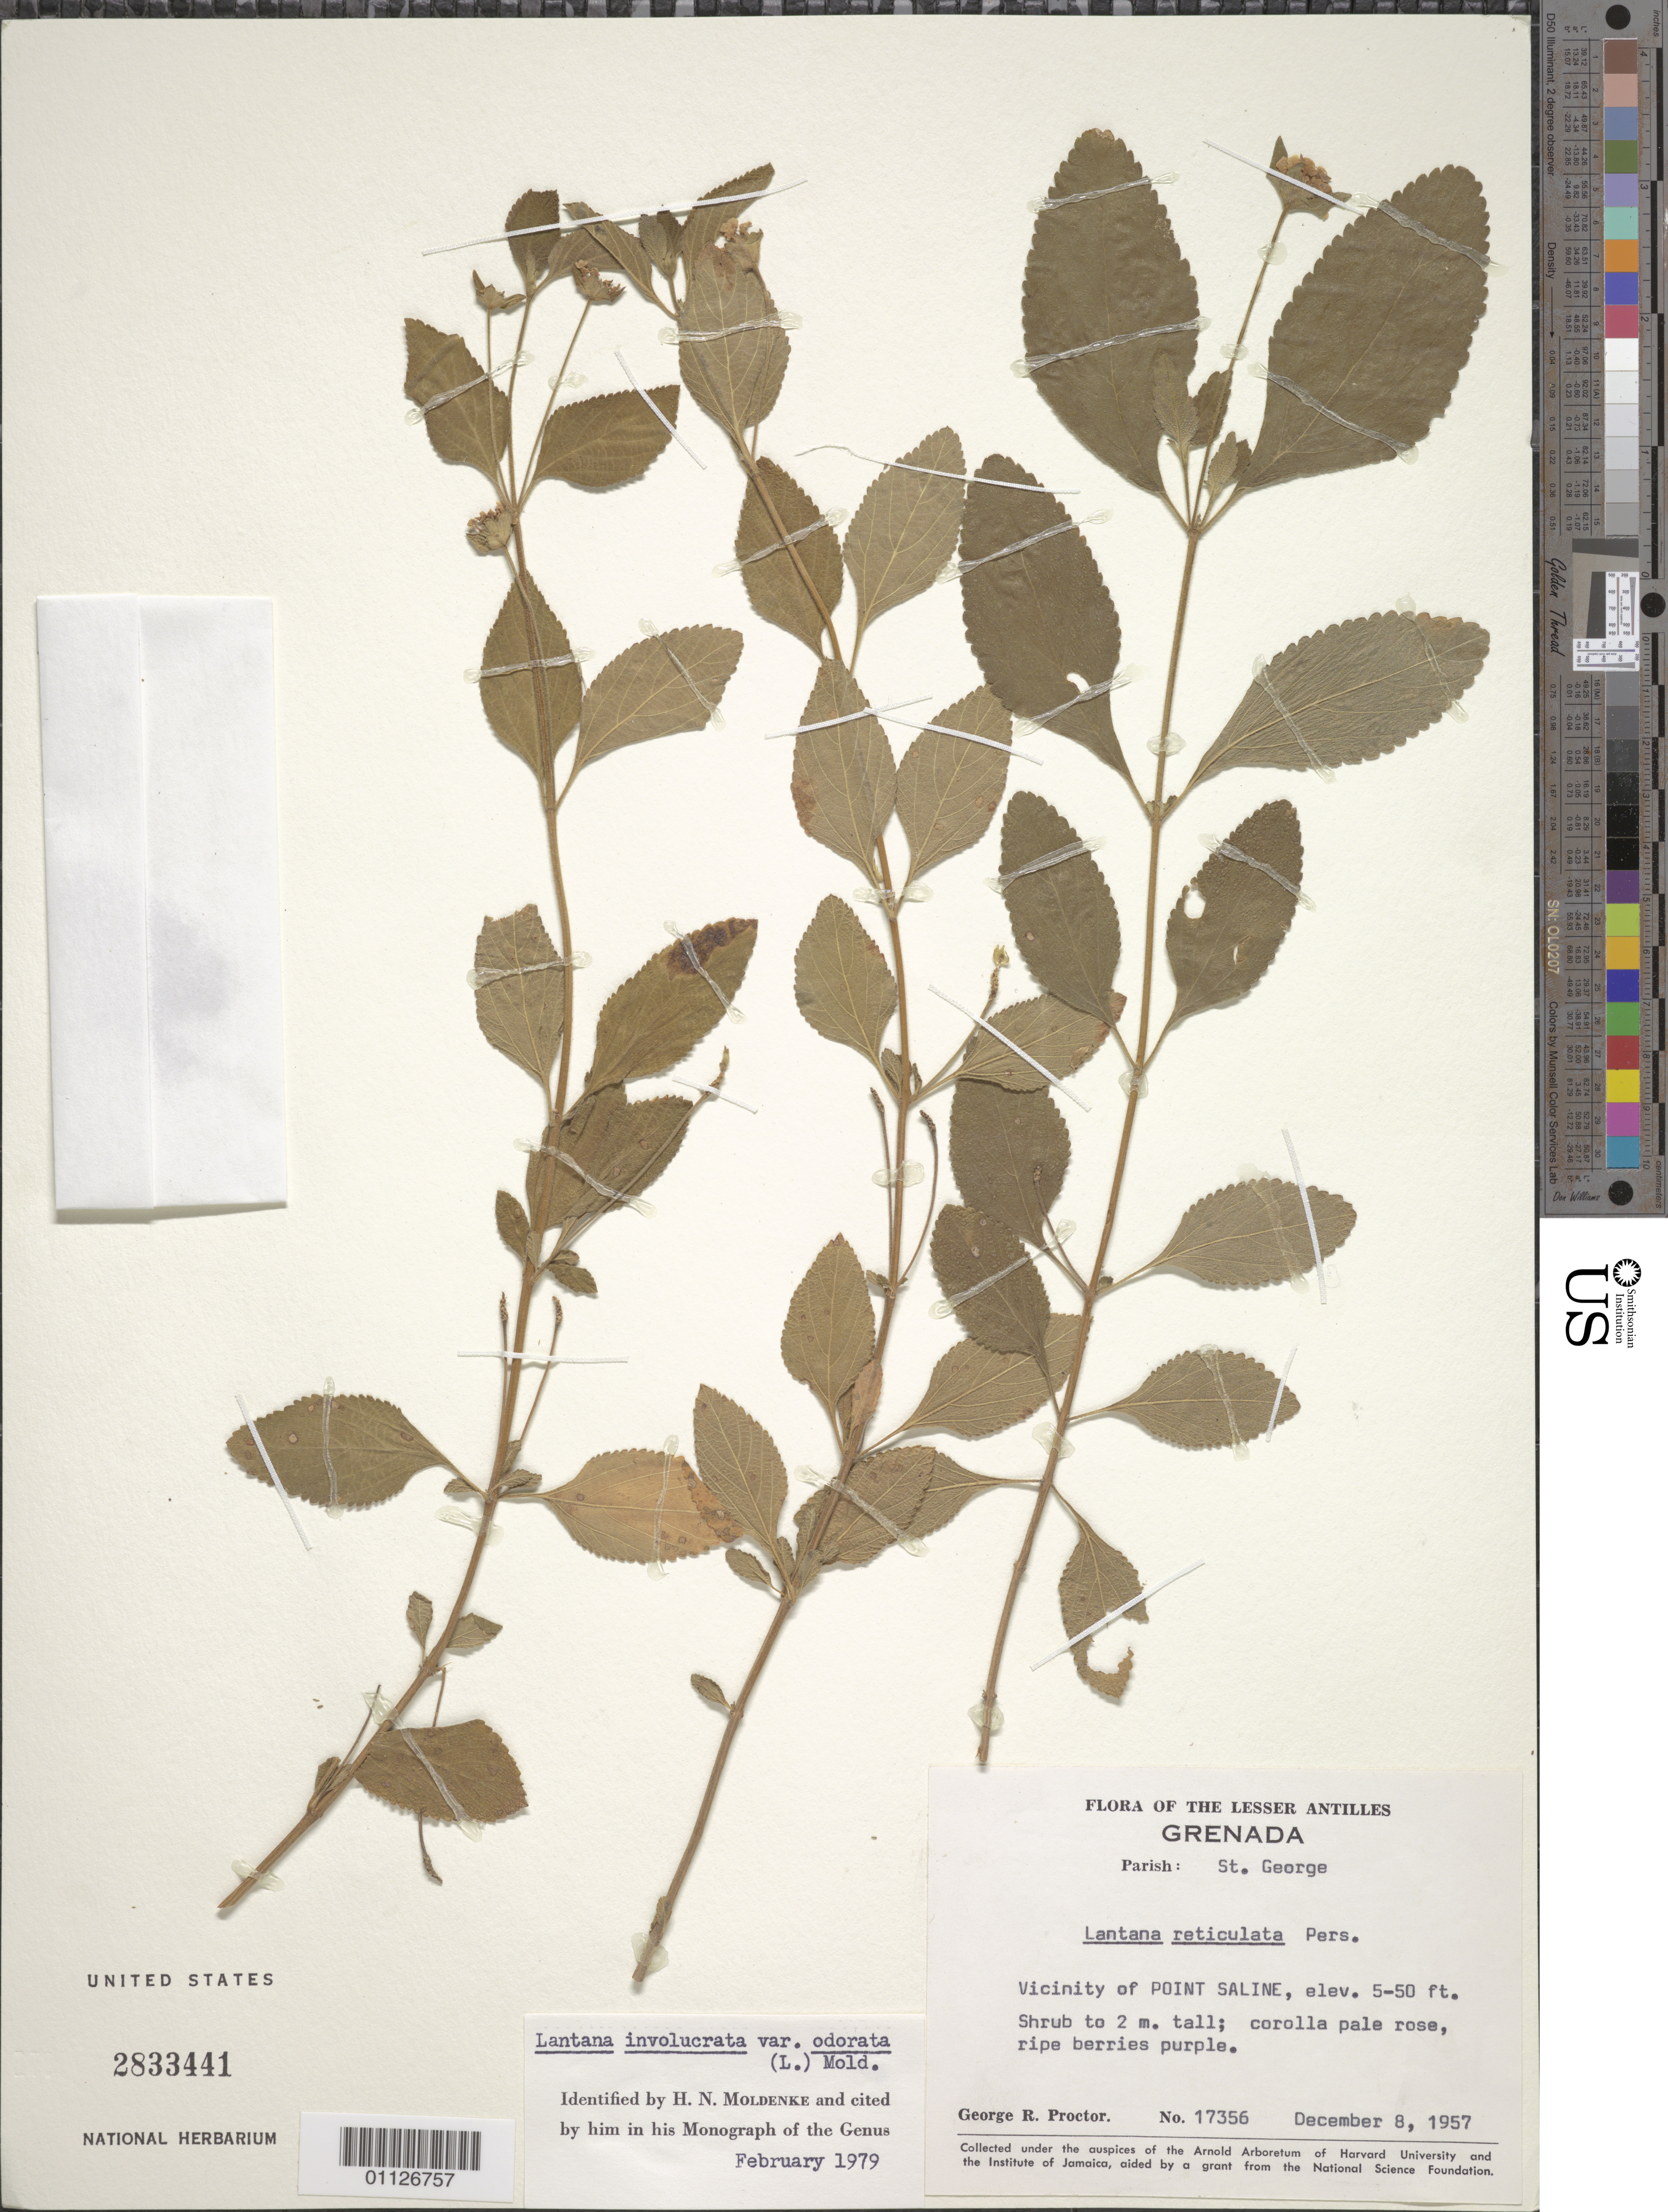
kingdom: Plantae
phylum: Tracheophyta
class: Magnoliopsida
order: Lamiales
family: Verbenaceae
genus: Lantana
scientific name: Lantana involucrata var. odorata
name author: (L.) Moldenke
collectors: G. R. Proctor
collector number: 17356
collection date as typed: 08 Dec 1957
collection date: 1957-12-08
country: Grenada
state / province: Saint George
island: Grenada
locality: Vicinity of Point Saline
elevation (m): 2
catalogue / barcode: US 2833441